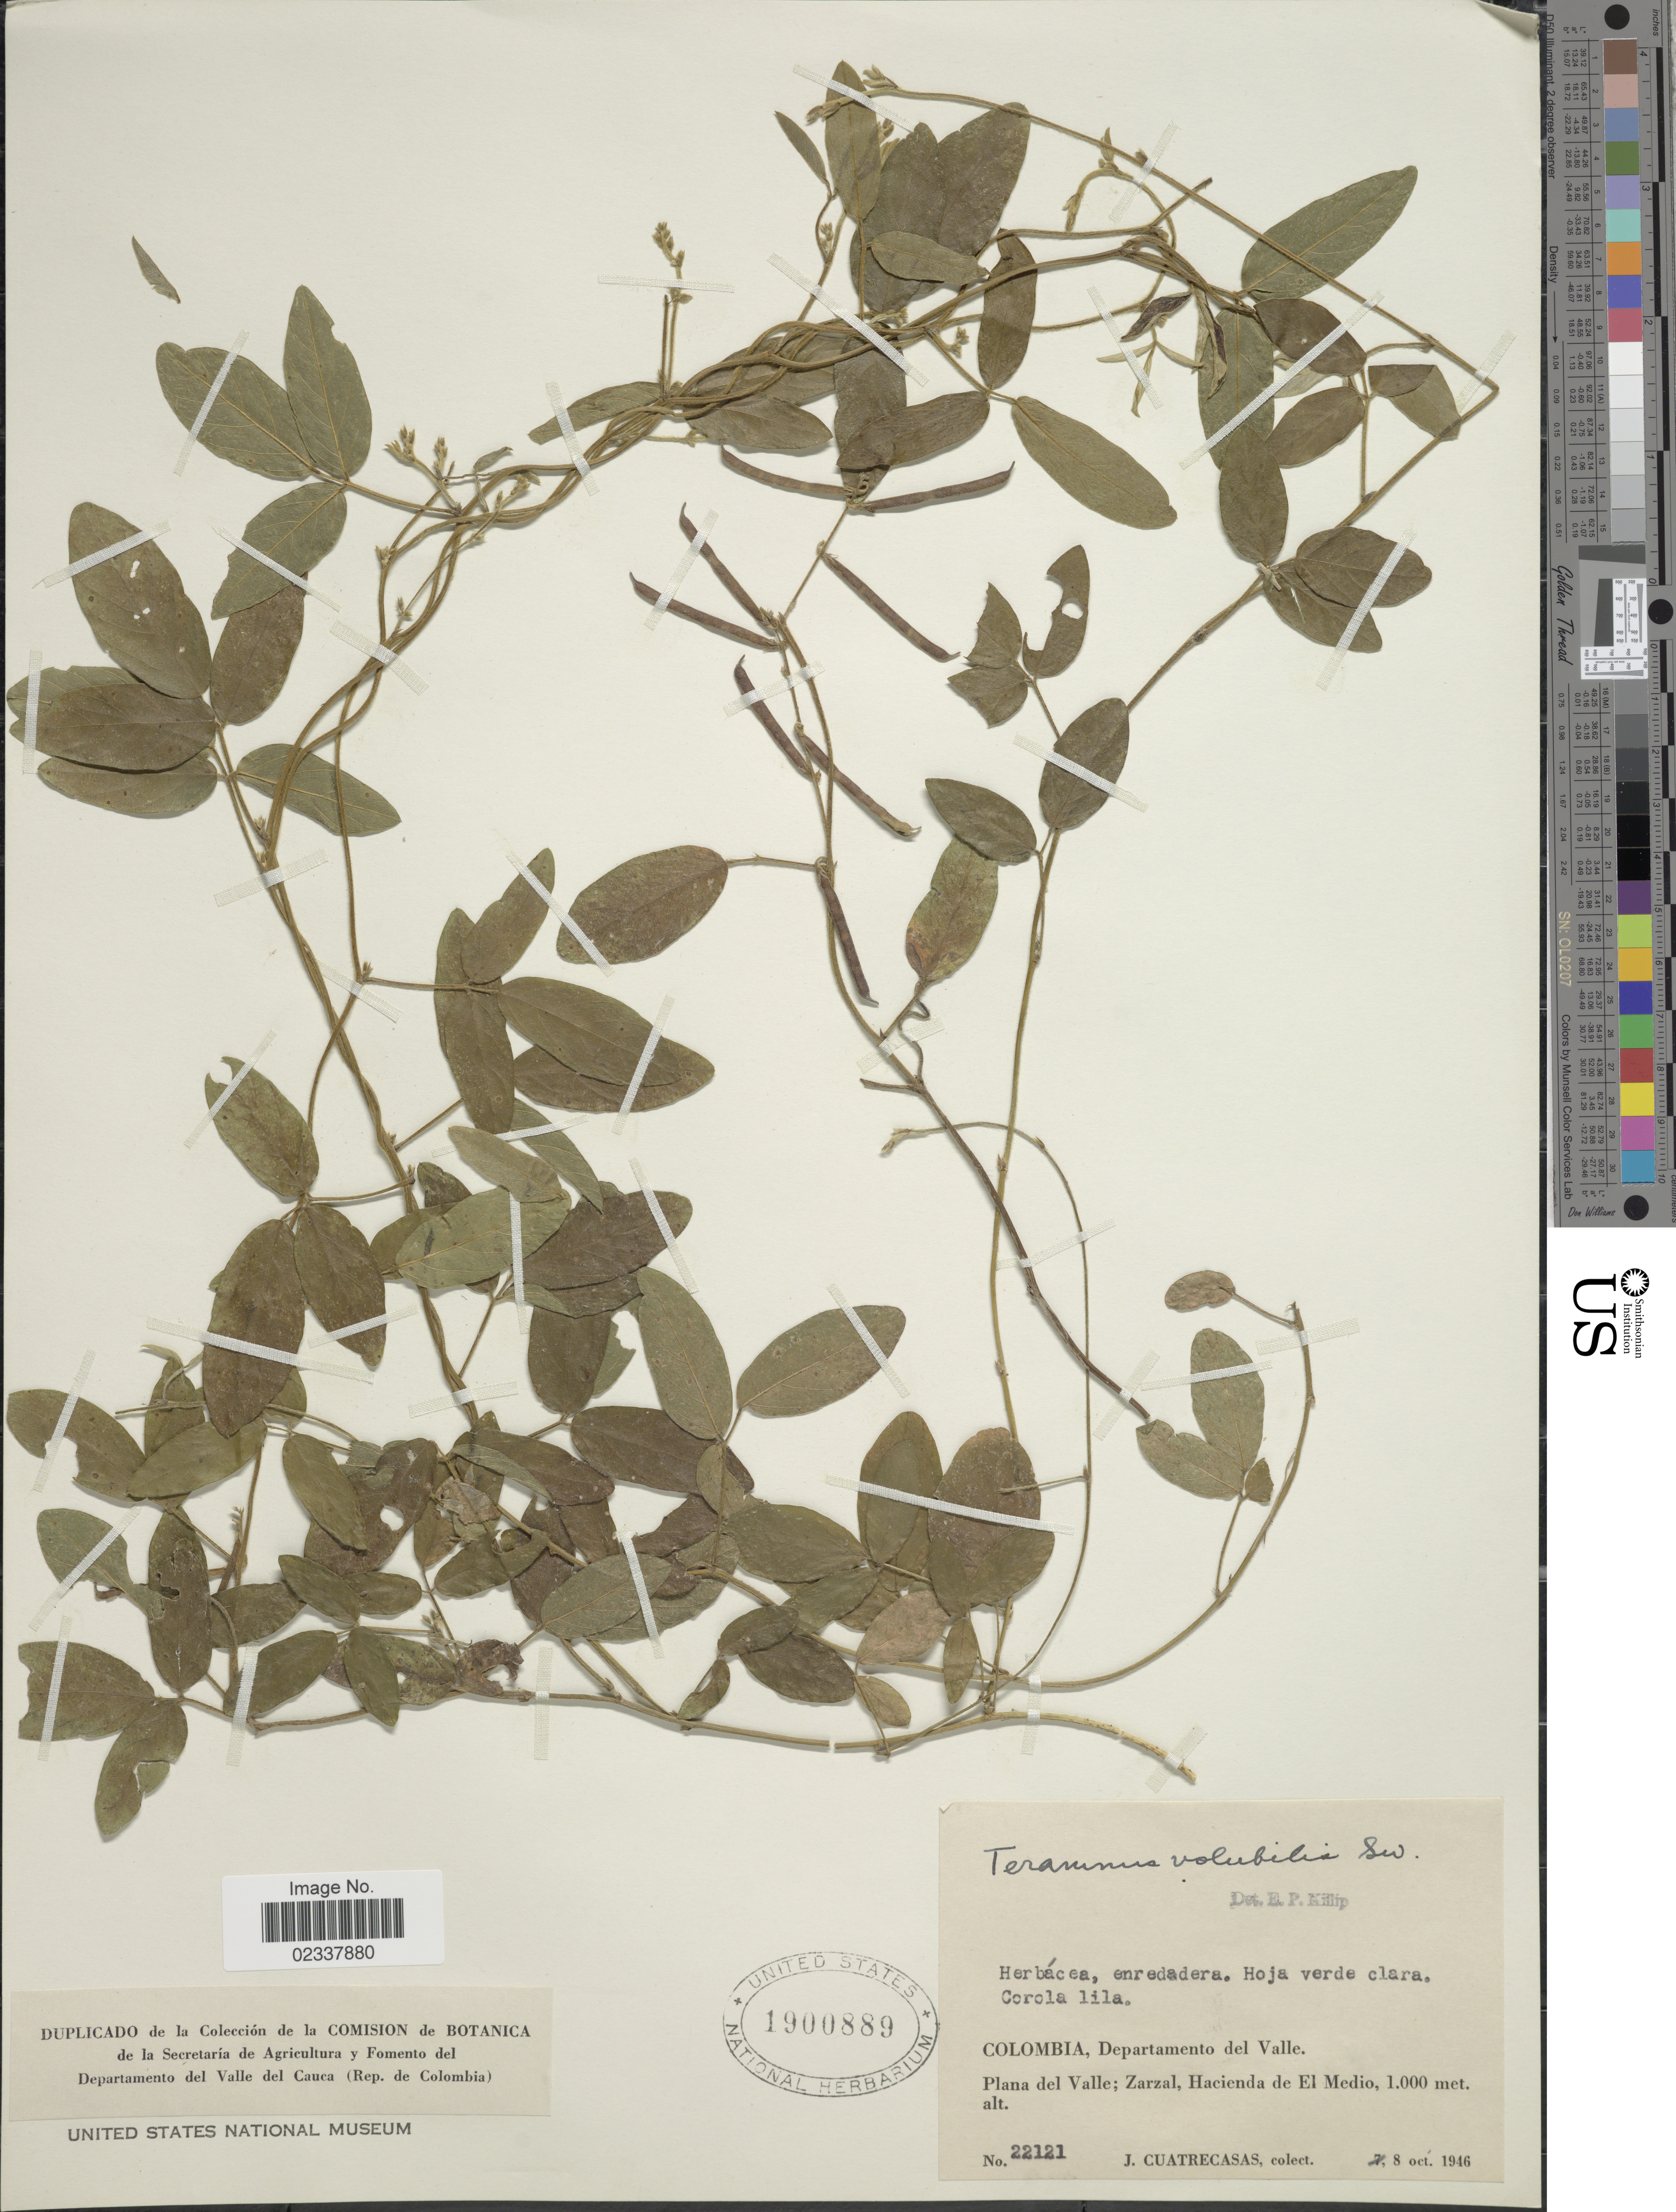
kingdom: Plantae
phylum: Tracheophyta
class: Magnoliopsida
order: Fabales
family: Fabaceae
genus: Teramnus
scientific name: Teramnus volubilis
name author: Sw.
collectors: J. Cuatrecasas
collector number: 22121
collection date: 1946-10-08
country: Colombia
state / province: Valle del Cauca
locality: Departamento del Valle, Plana del Valle; Zarzal, Hacienda de El Medio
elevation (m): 1000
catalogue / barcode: US 1900889